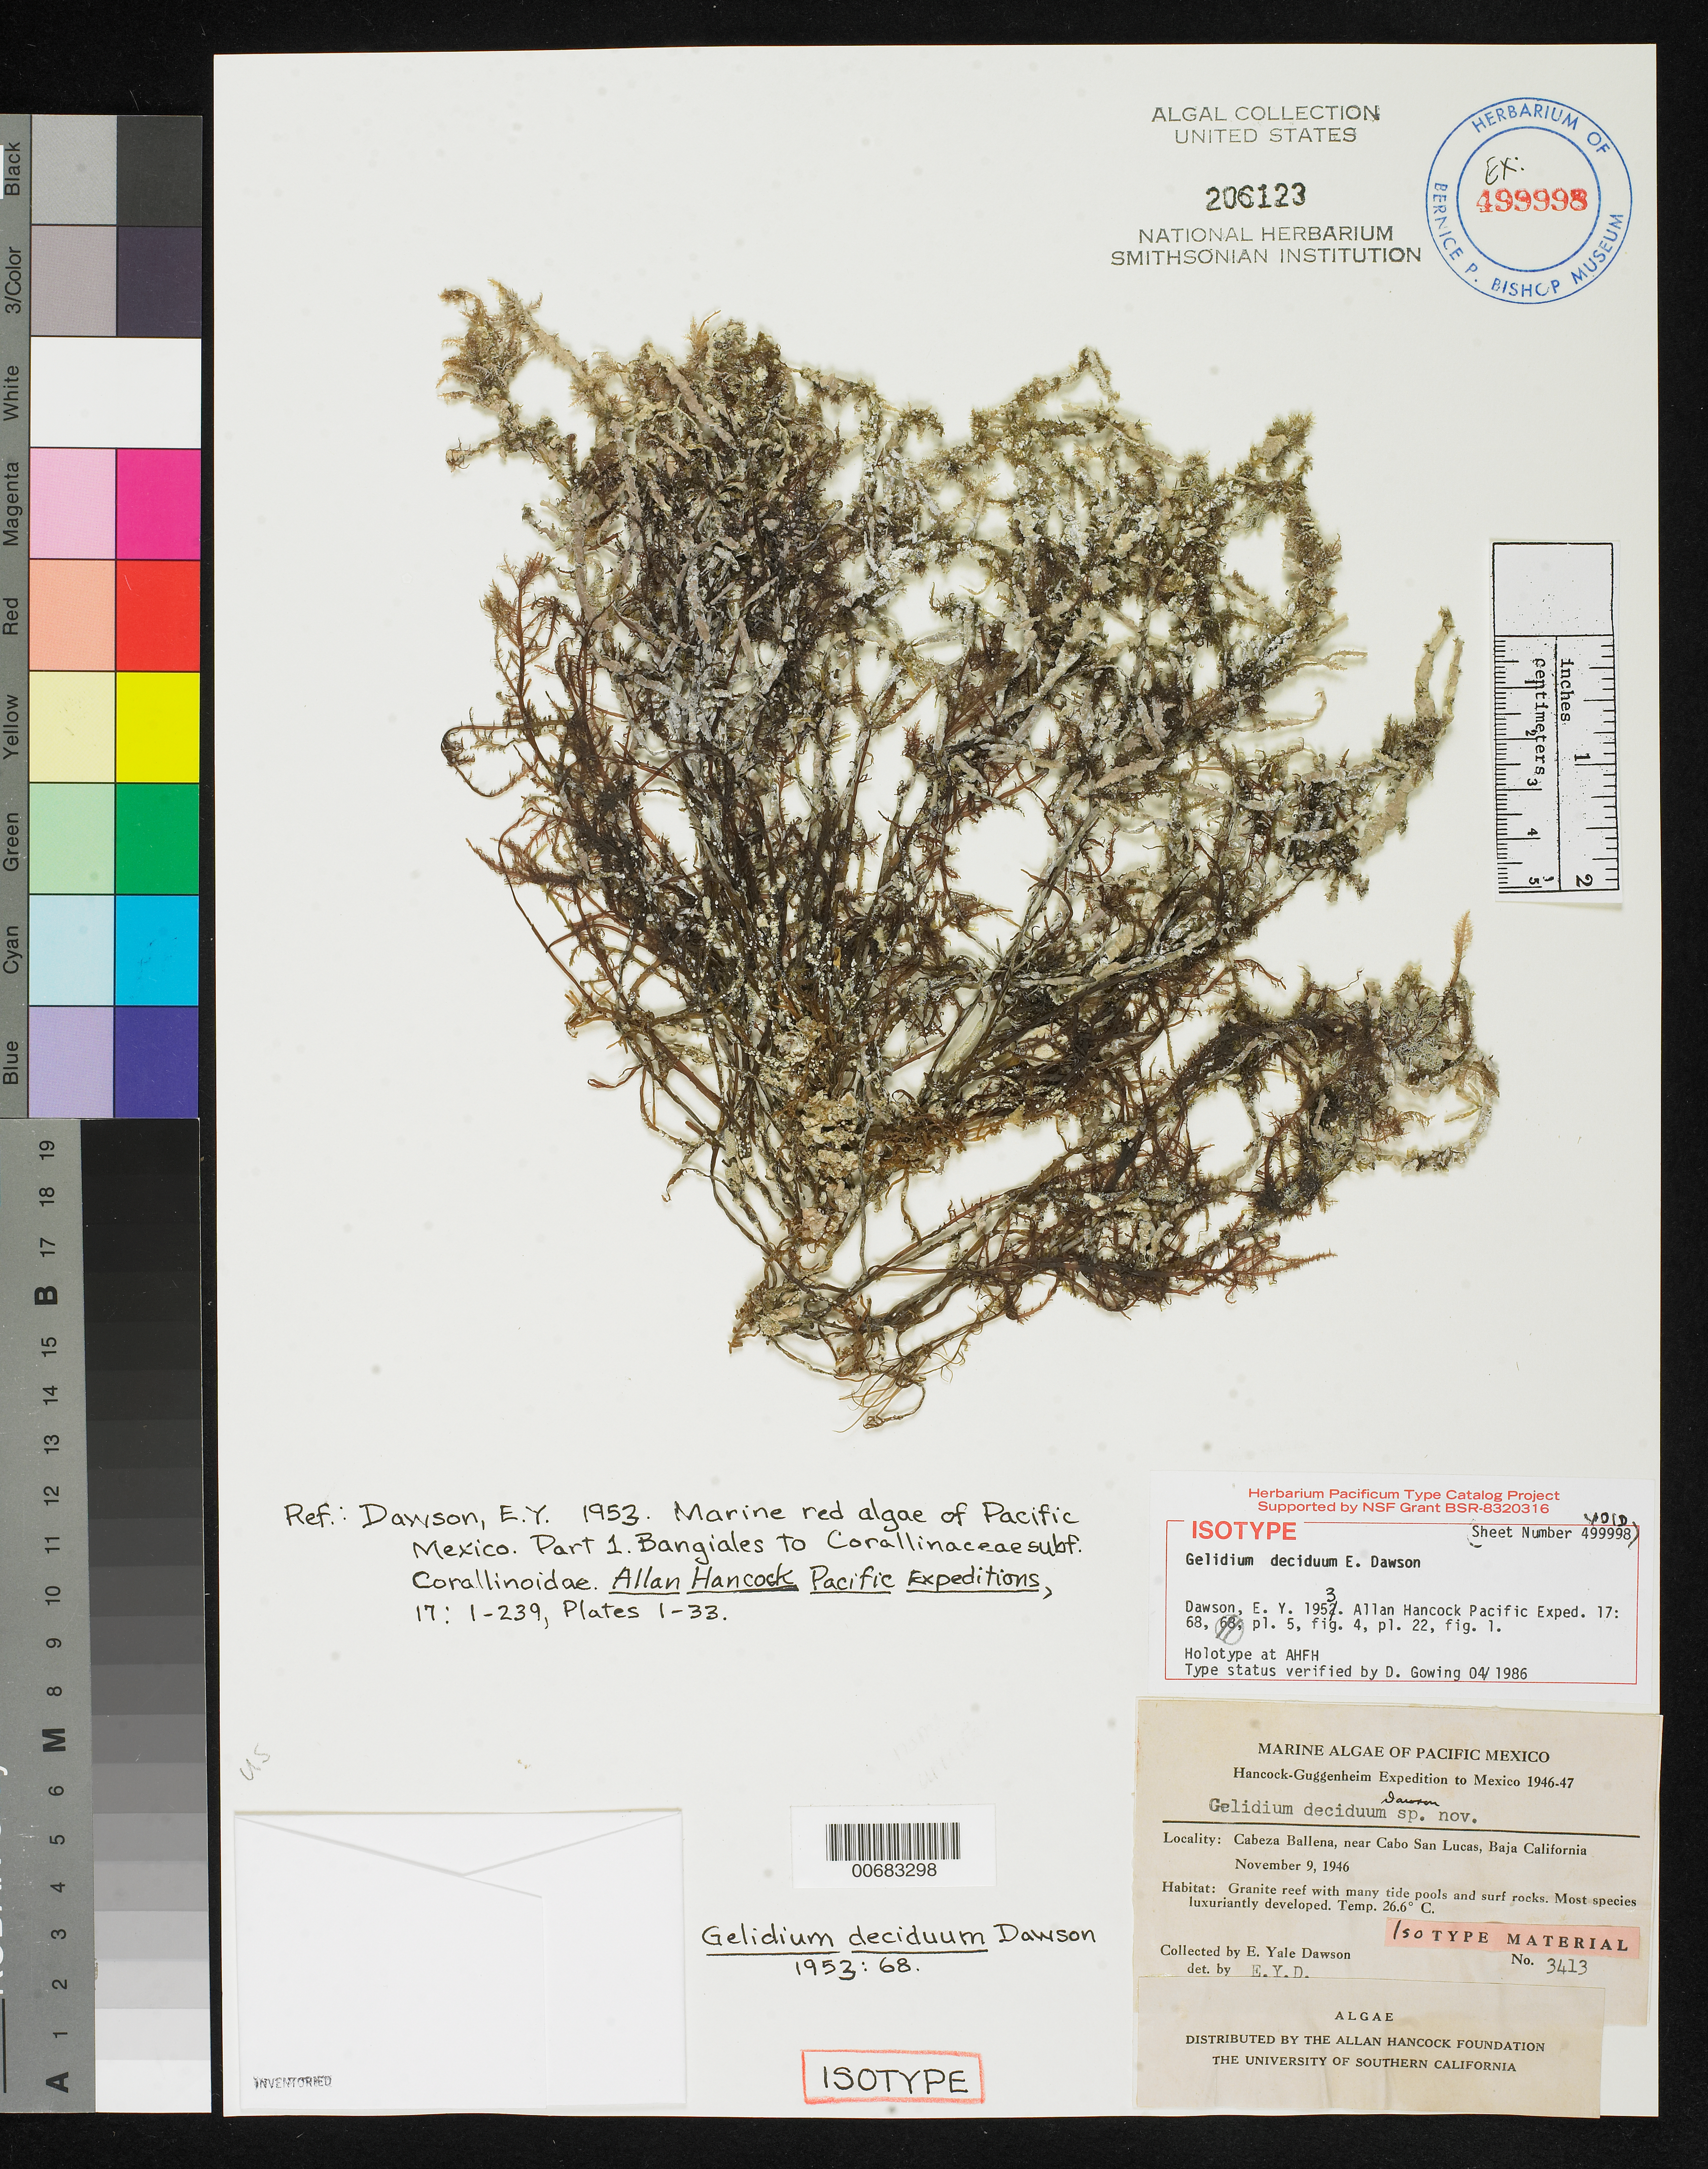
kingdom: Plantae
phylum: Rhodophyta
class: Florideophyceae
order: Gelidiales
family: Gelidiaceae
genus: Gelidium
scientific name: Gelidium deciduum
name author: E.Y. Dawson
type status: Isotype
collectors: E. Y. Dawson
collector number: EYD 3413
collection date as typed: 09 Nov 1946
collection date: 1946-11-09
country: Mexico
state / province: Baja California Sur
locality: Cabeza Ballena, near Cabo San Lucas.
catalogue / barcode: US 206123